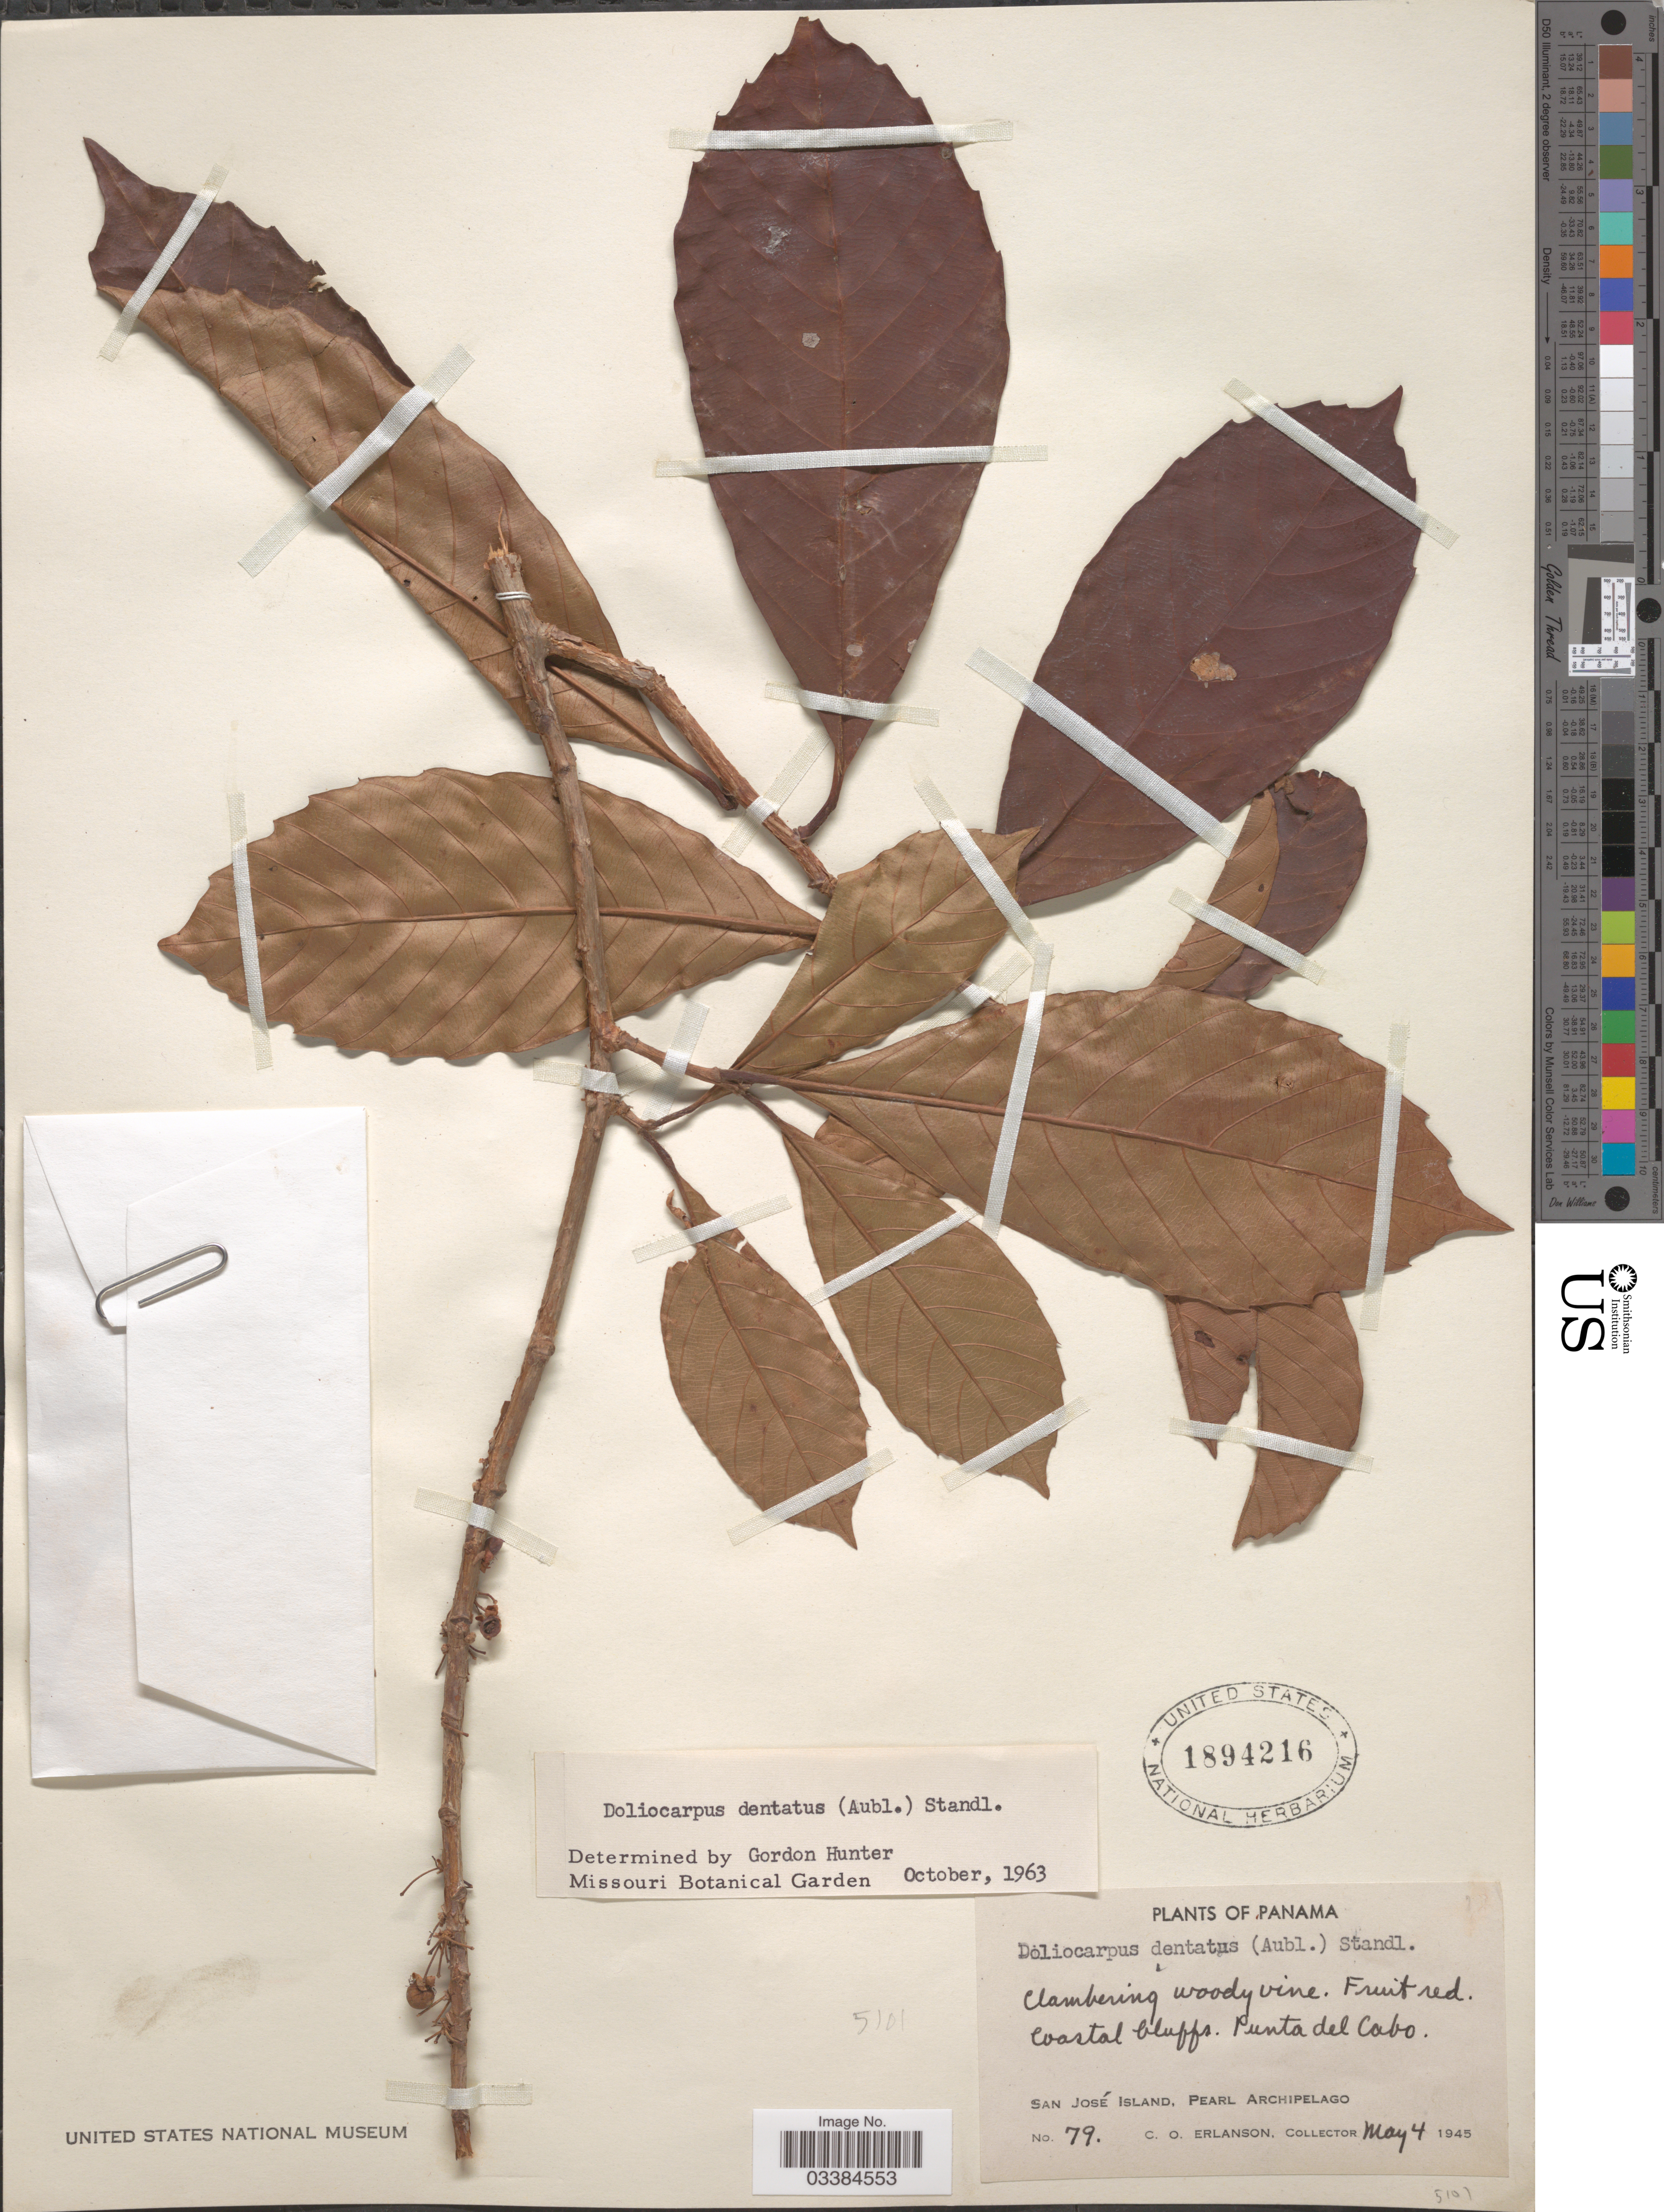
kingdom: Plantae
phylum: Tracheophyta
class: Magnoliopsida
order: Dilleniales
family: Dilleniaceae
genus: Doliocarpus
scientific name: Doliocarpus dentatus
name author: (Aubl.) Standl.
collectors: C. O. Erlanson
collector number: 79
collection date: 1945-05-04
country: Panama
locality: Coastal bluffs. Punta del Cabo. San José Island, Pearl Archipelago.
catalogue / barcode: US 1894216